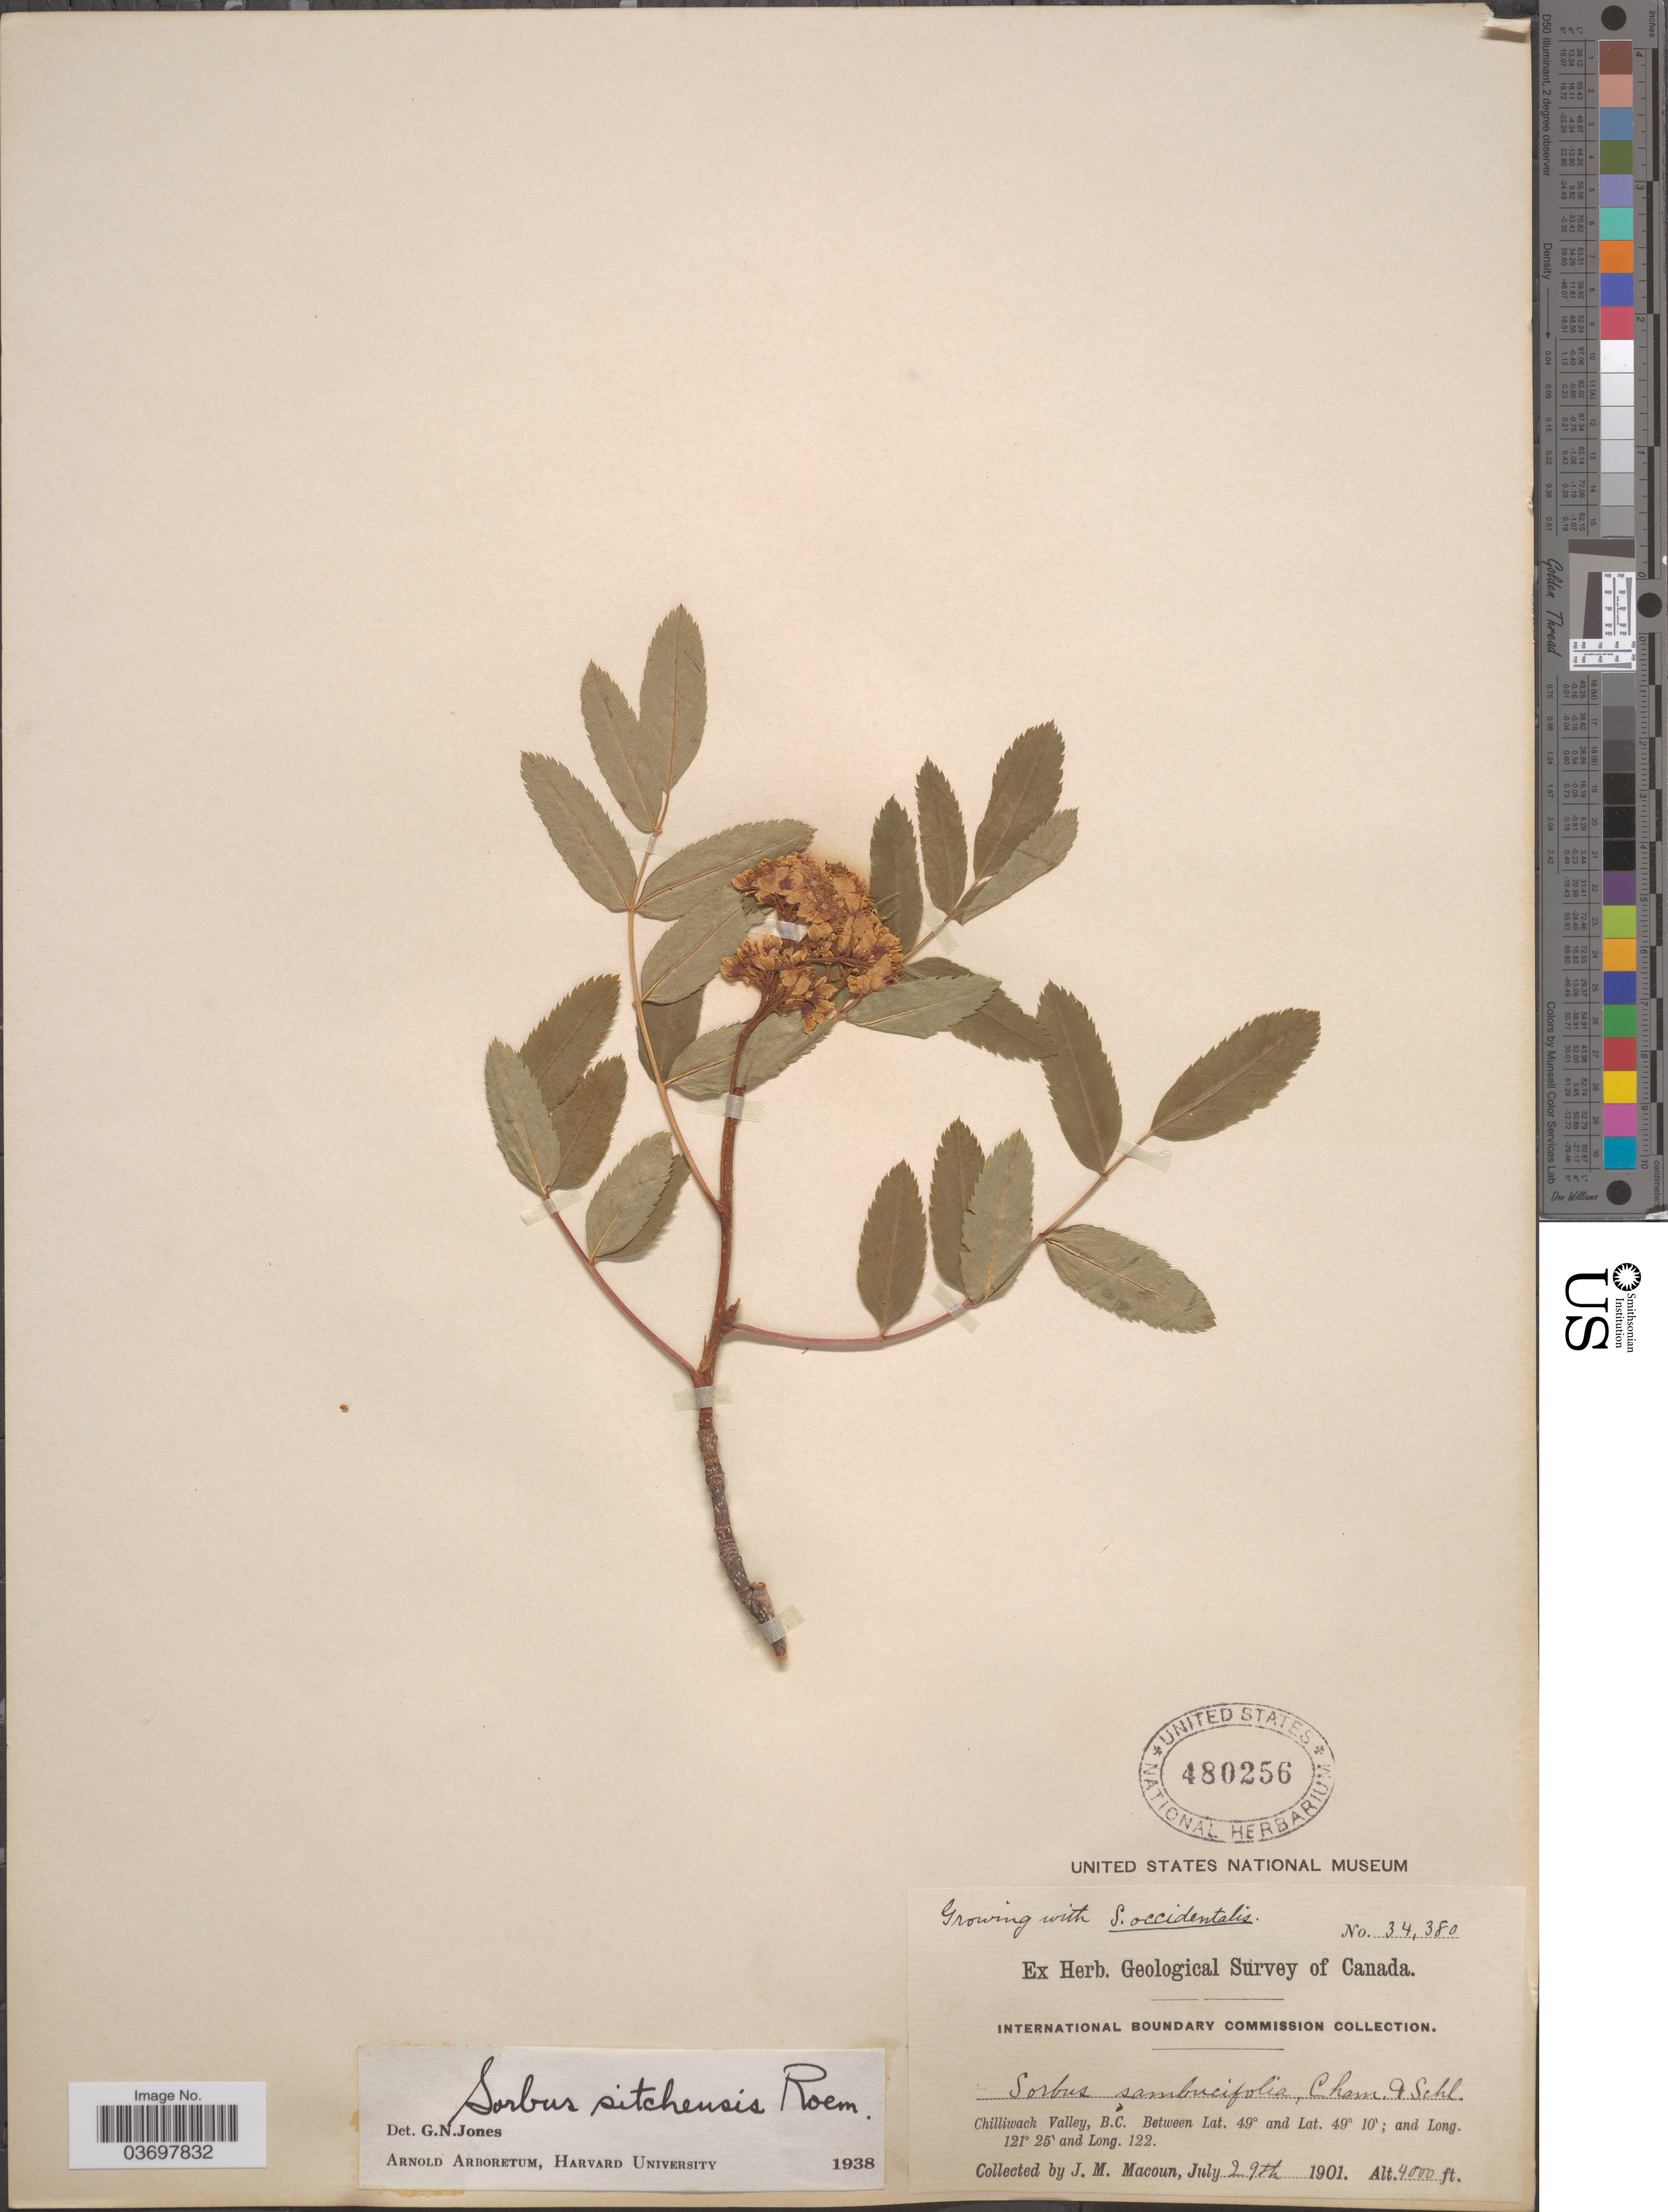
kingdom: Plantae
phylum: Tracheophyta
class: Magnoliopsida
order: Rosales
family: Rosaceae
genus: Sorbus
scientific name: Sorbus sitchensis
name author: M. Roem.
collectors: J. M. Macoun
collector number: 34380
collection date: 1901-07-29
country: Canada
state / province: British Columbia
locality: Chilliwack Valley.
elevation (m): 1219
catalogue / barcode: US 480256